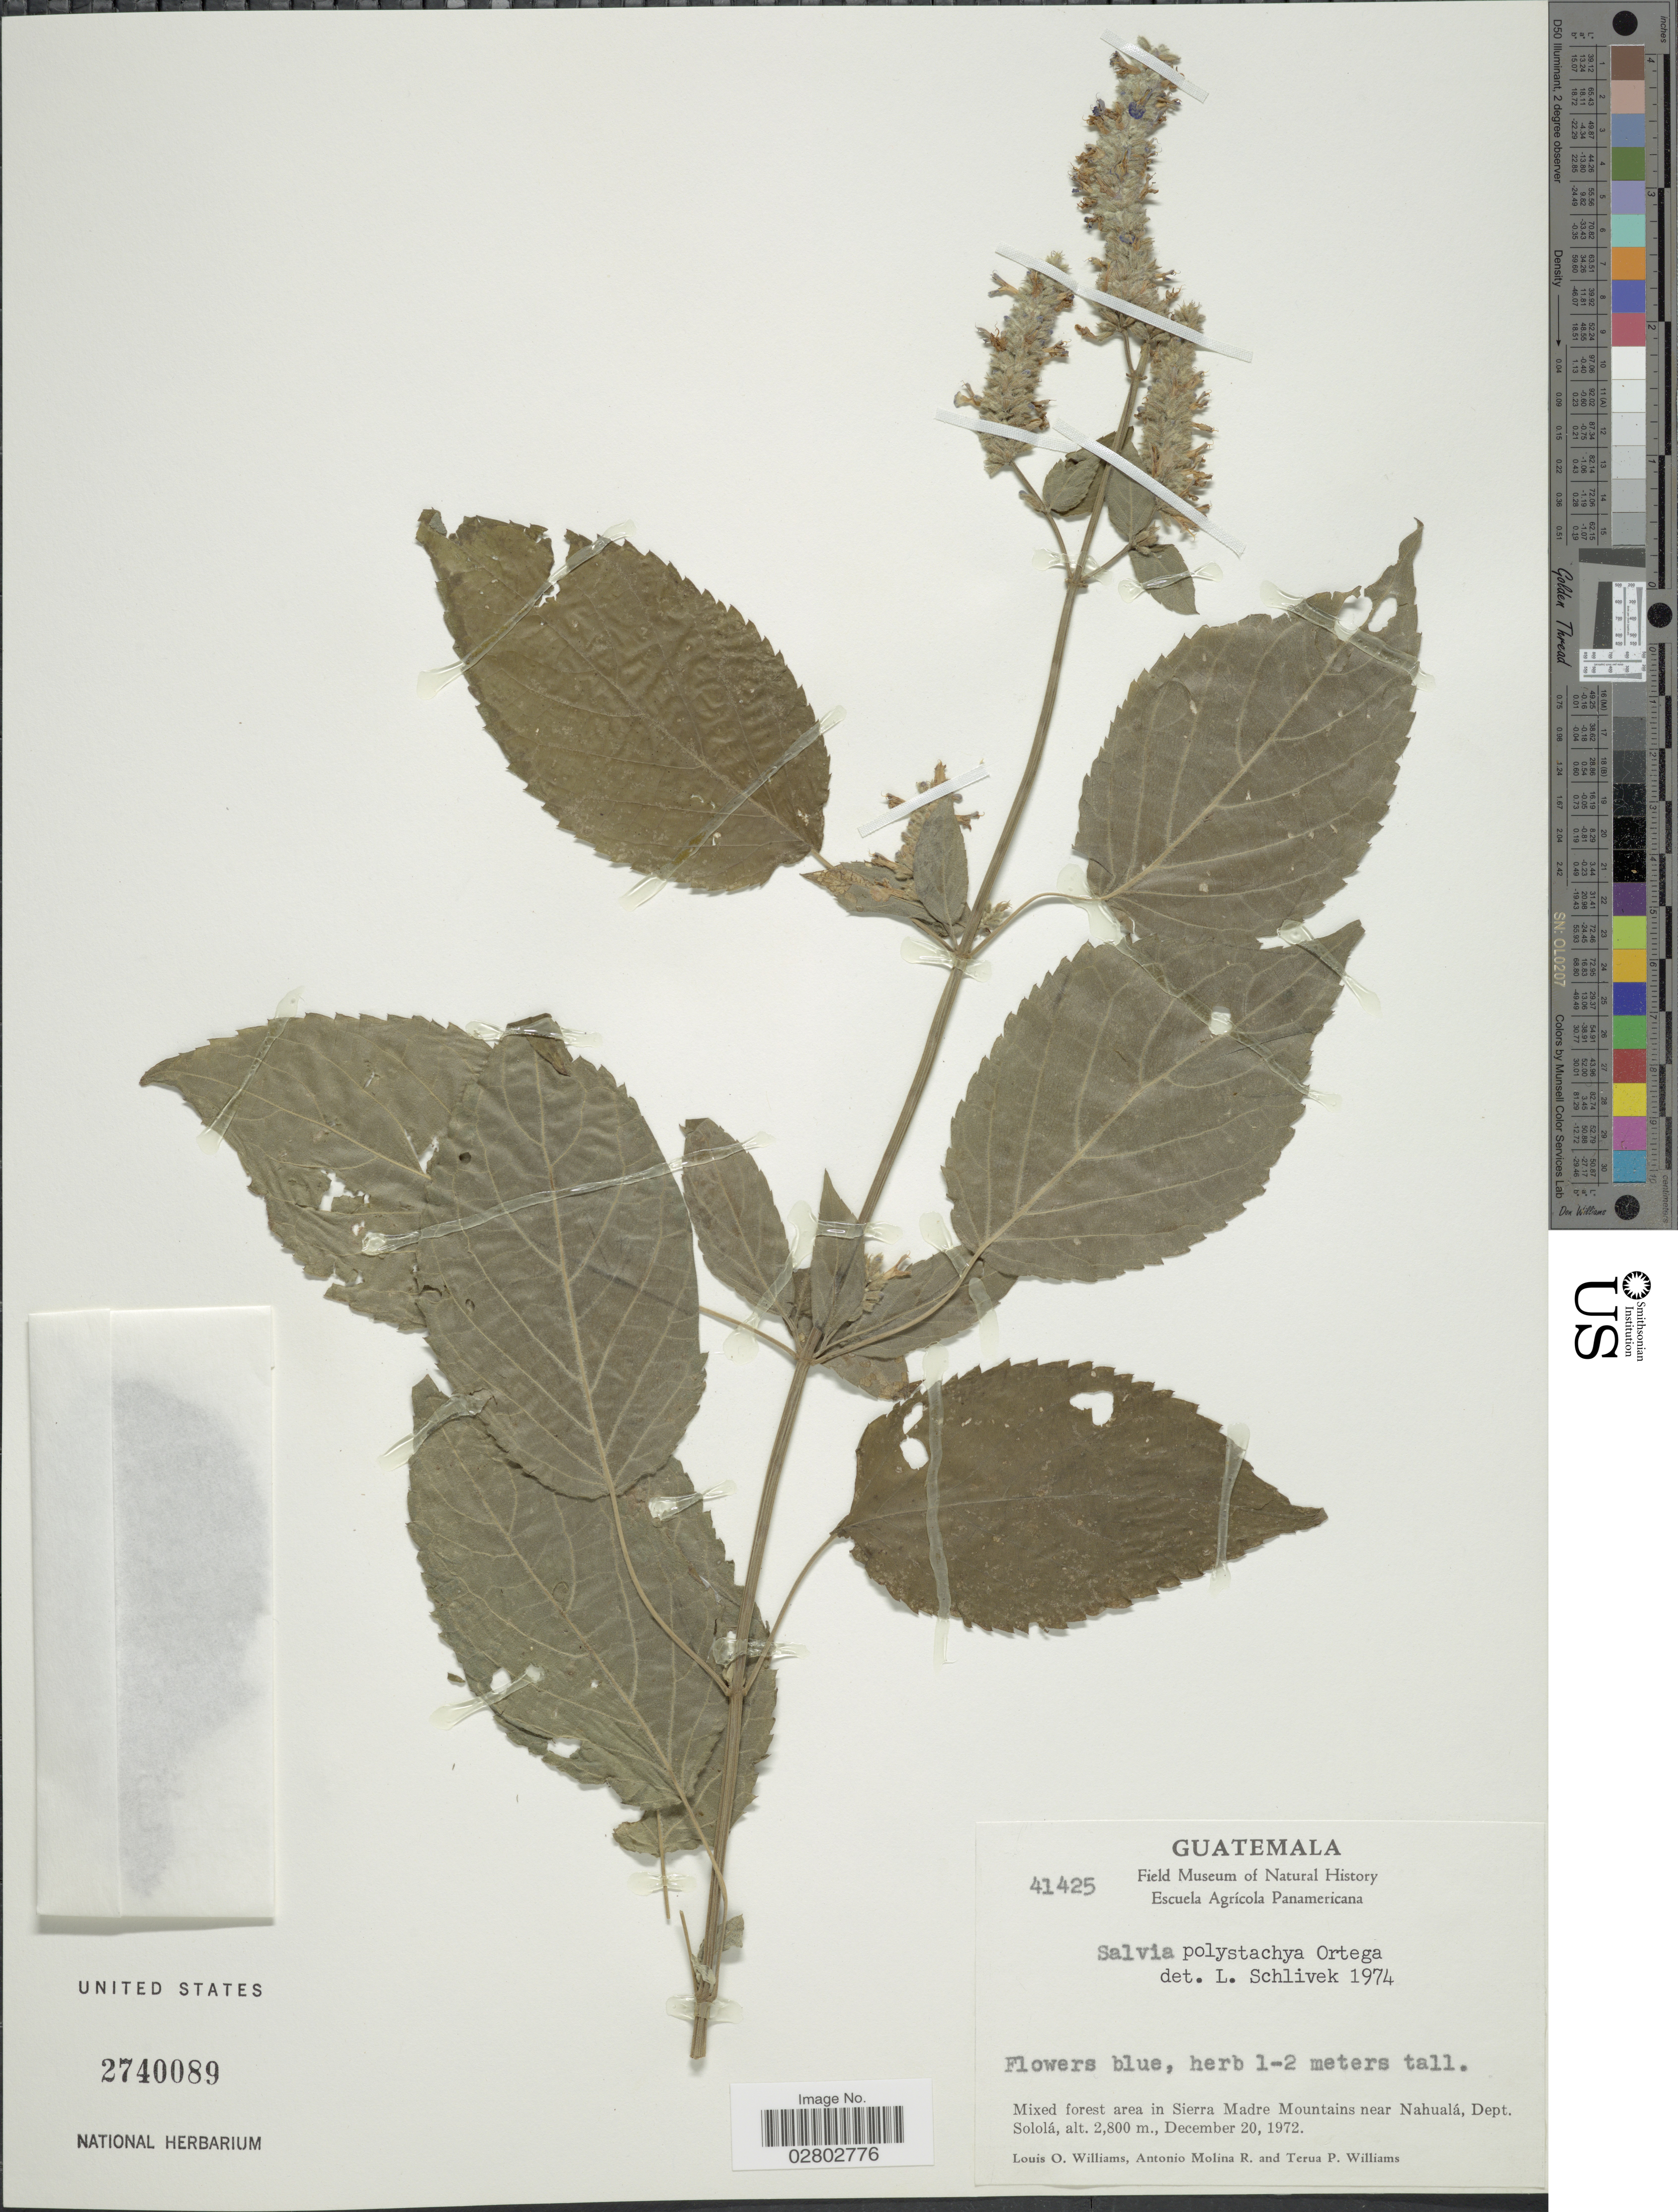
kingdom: Plantae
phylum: Tracheophyta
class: Magnoliopsida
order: Lamiales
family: Lamiaceae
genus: Salvia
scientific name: Salvia polystachya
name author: Cav.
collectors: L. O. Williams, A. Molina R. & T. Williams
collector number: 41425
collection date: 1972-12-20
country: Guatemala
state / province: Sololá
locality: Mixed forest area in Sierra Madre Mountains near Nahualá, Dept.: Sololá.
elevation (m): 2800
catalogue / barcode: US 2740089